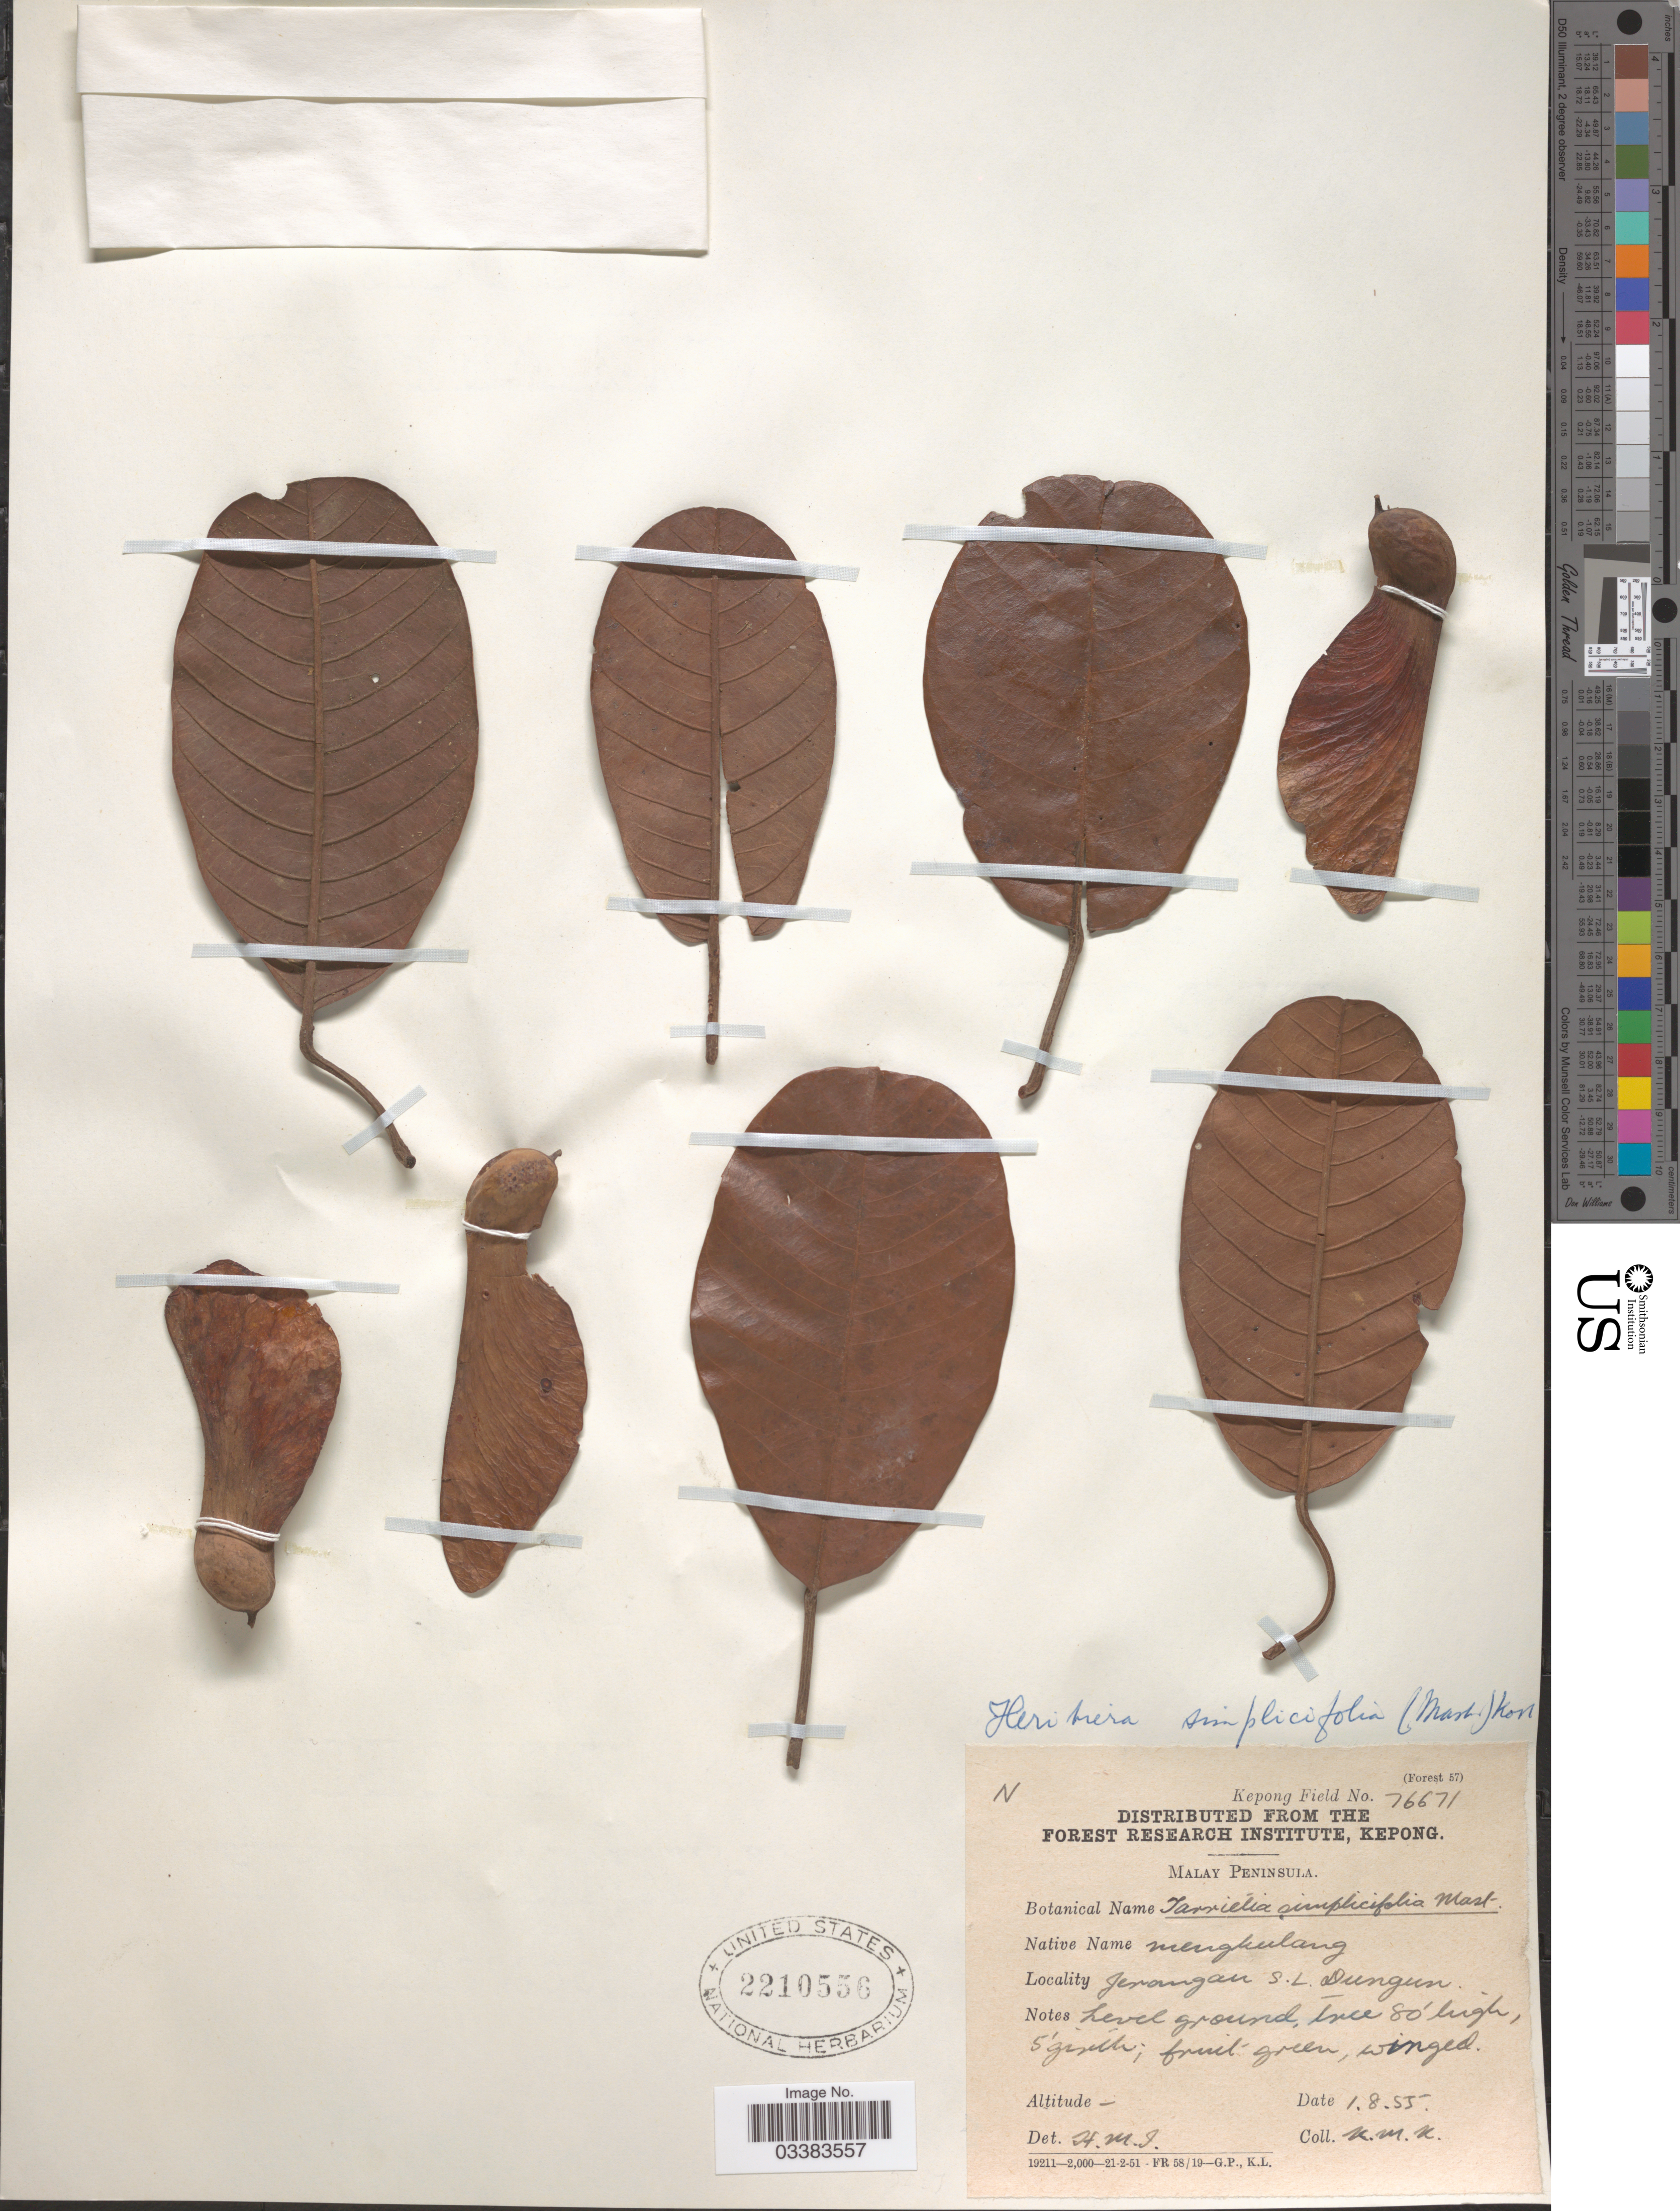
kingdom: Plantae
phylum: Tracheophyta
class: Magnoliopsida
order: Malvales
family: Malvaceae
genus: Heritiera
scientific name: Heritiera simplicifolia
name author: (Mast.) Kosterm.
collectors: K. M. K.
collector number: Kepong Field 76671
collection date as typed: Transcribed d/m/y: 1/8/55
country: Malaysia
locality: Malay Peninsula. Jerangau S. L. Dungun.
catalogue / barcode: US 2210556